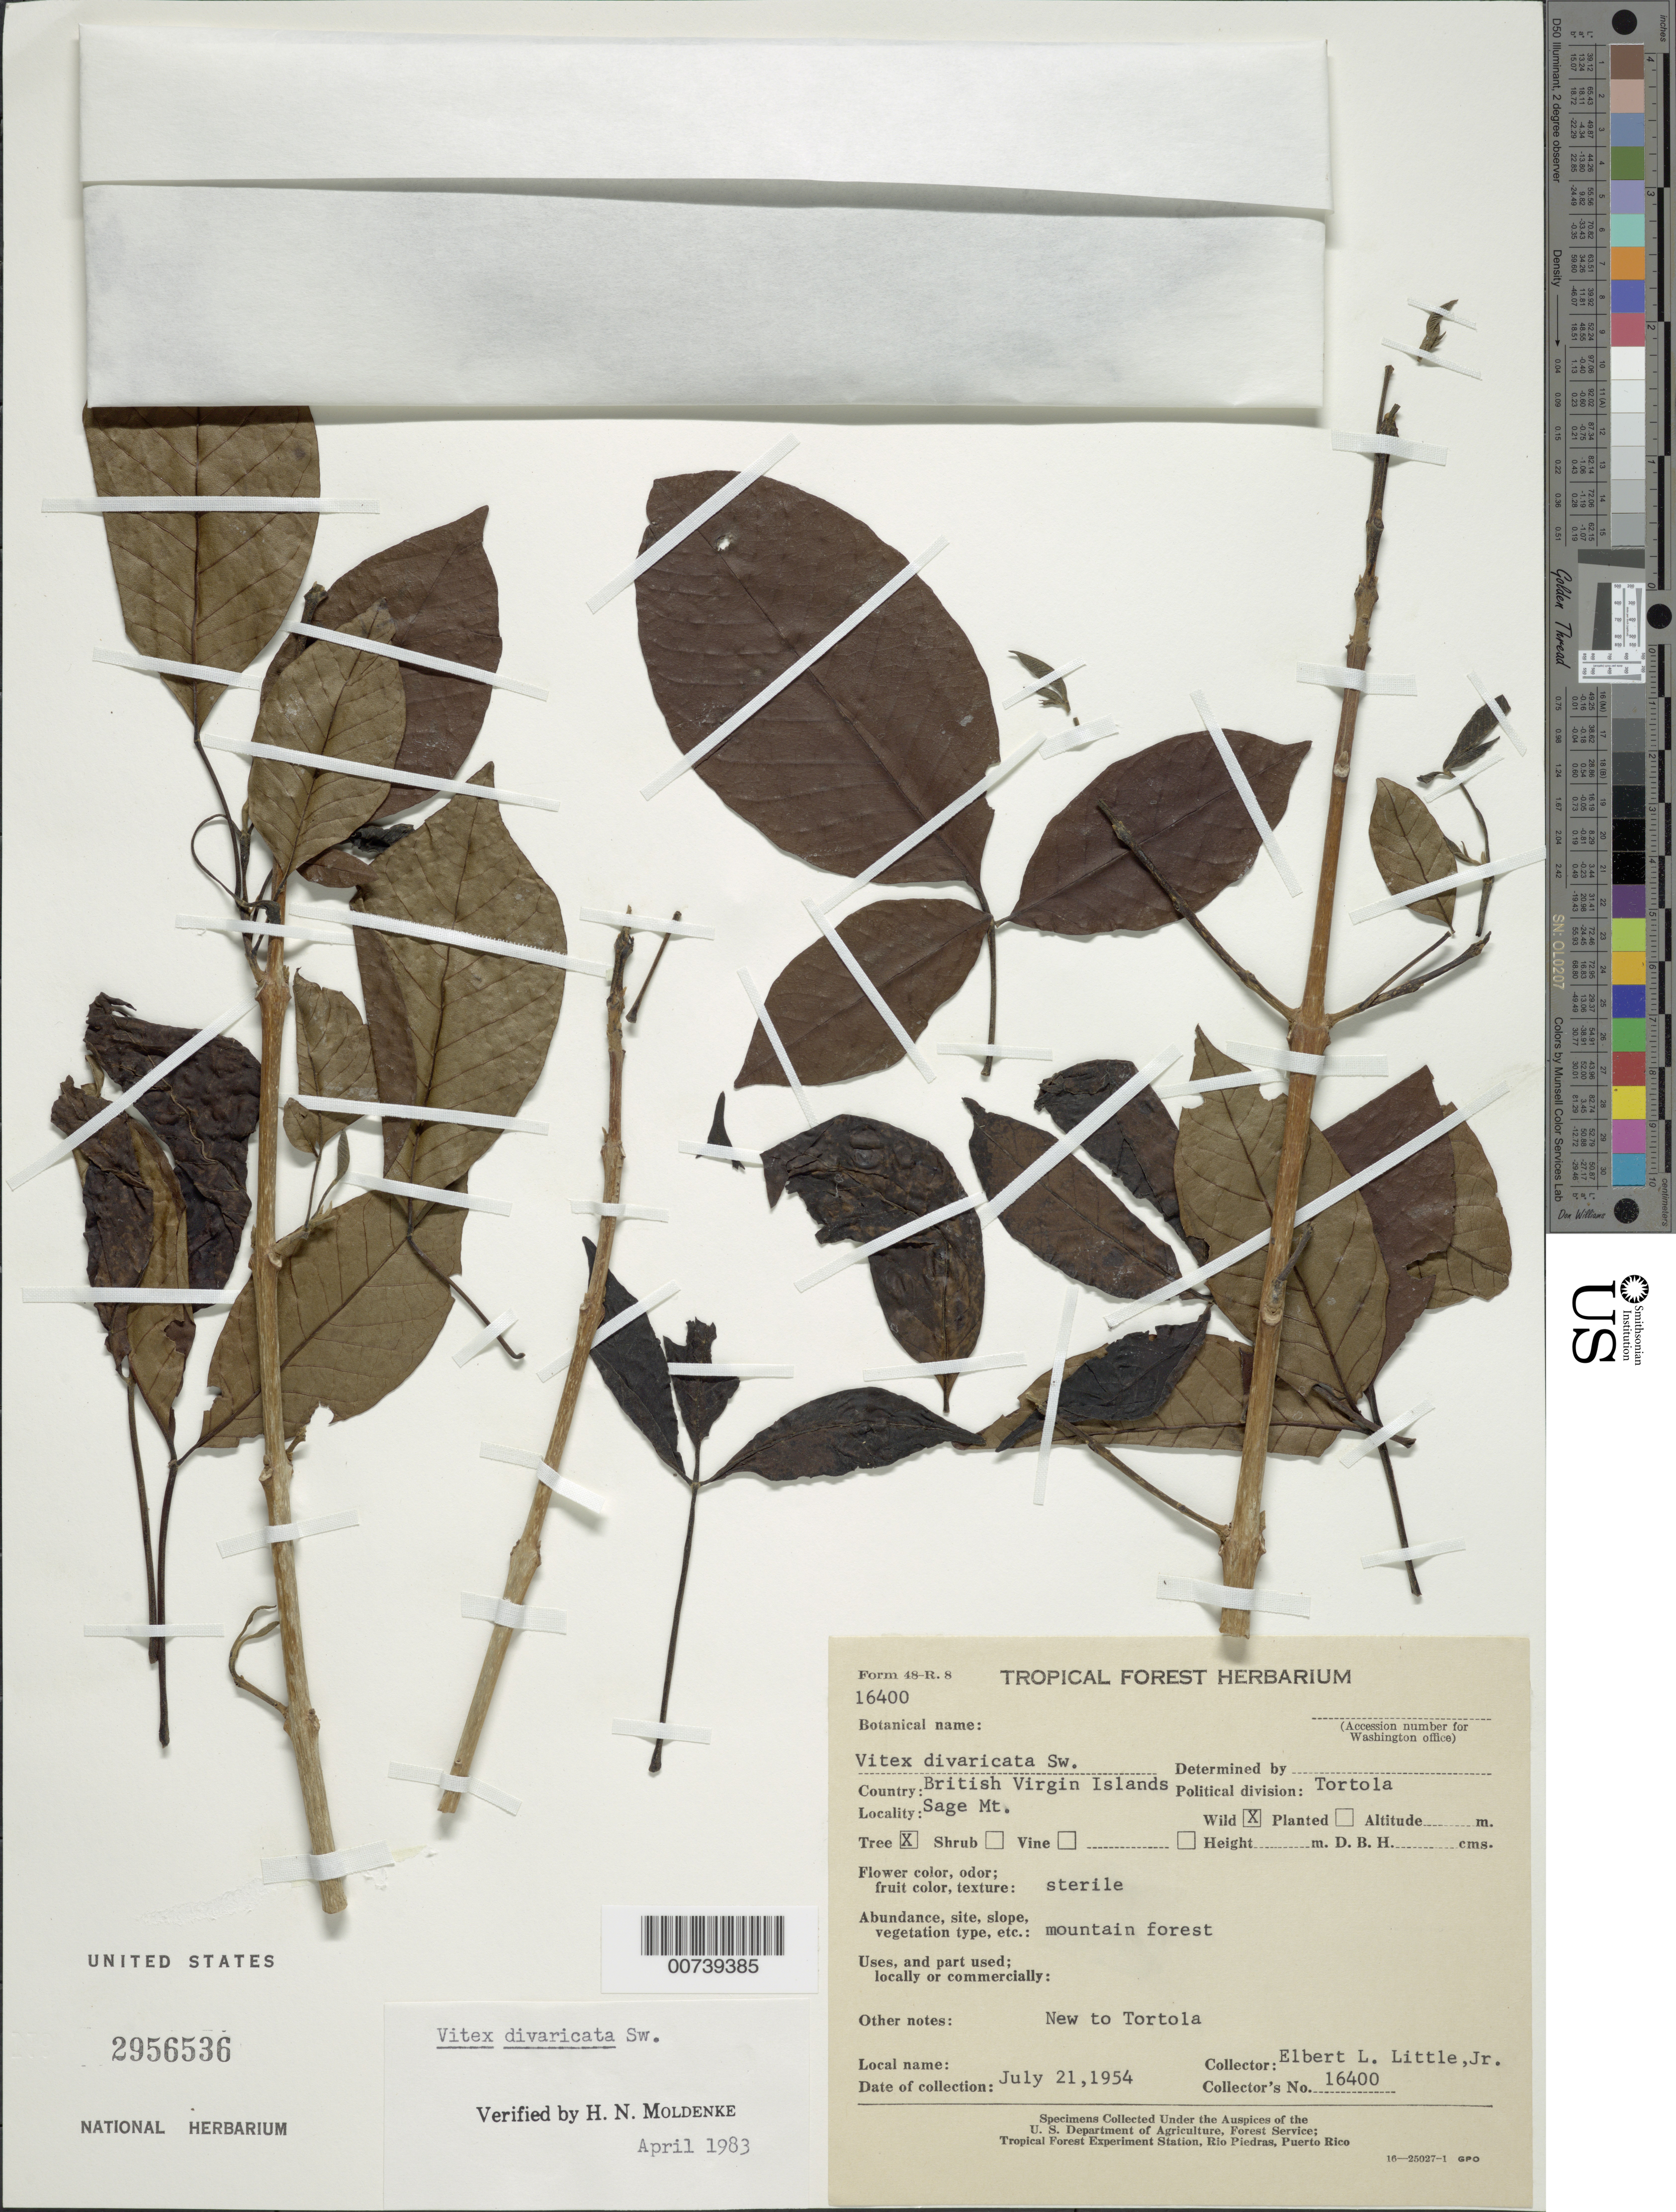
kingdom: Plantae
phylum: Tracheophyta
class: Magnoliopsida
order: Lamiales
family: Lamiaceae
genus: Vitex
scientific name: Vitex divaricata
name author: Sw.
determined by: Moldenke, H. N.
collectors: E. L. Little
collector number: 16400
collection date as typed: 21 Jul 1954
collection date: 1954-07-21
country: British Virgin Islands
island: Tortola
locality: Sage Mt.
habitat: Mountain forest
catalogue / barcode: US 2956536